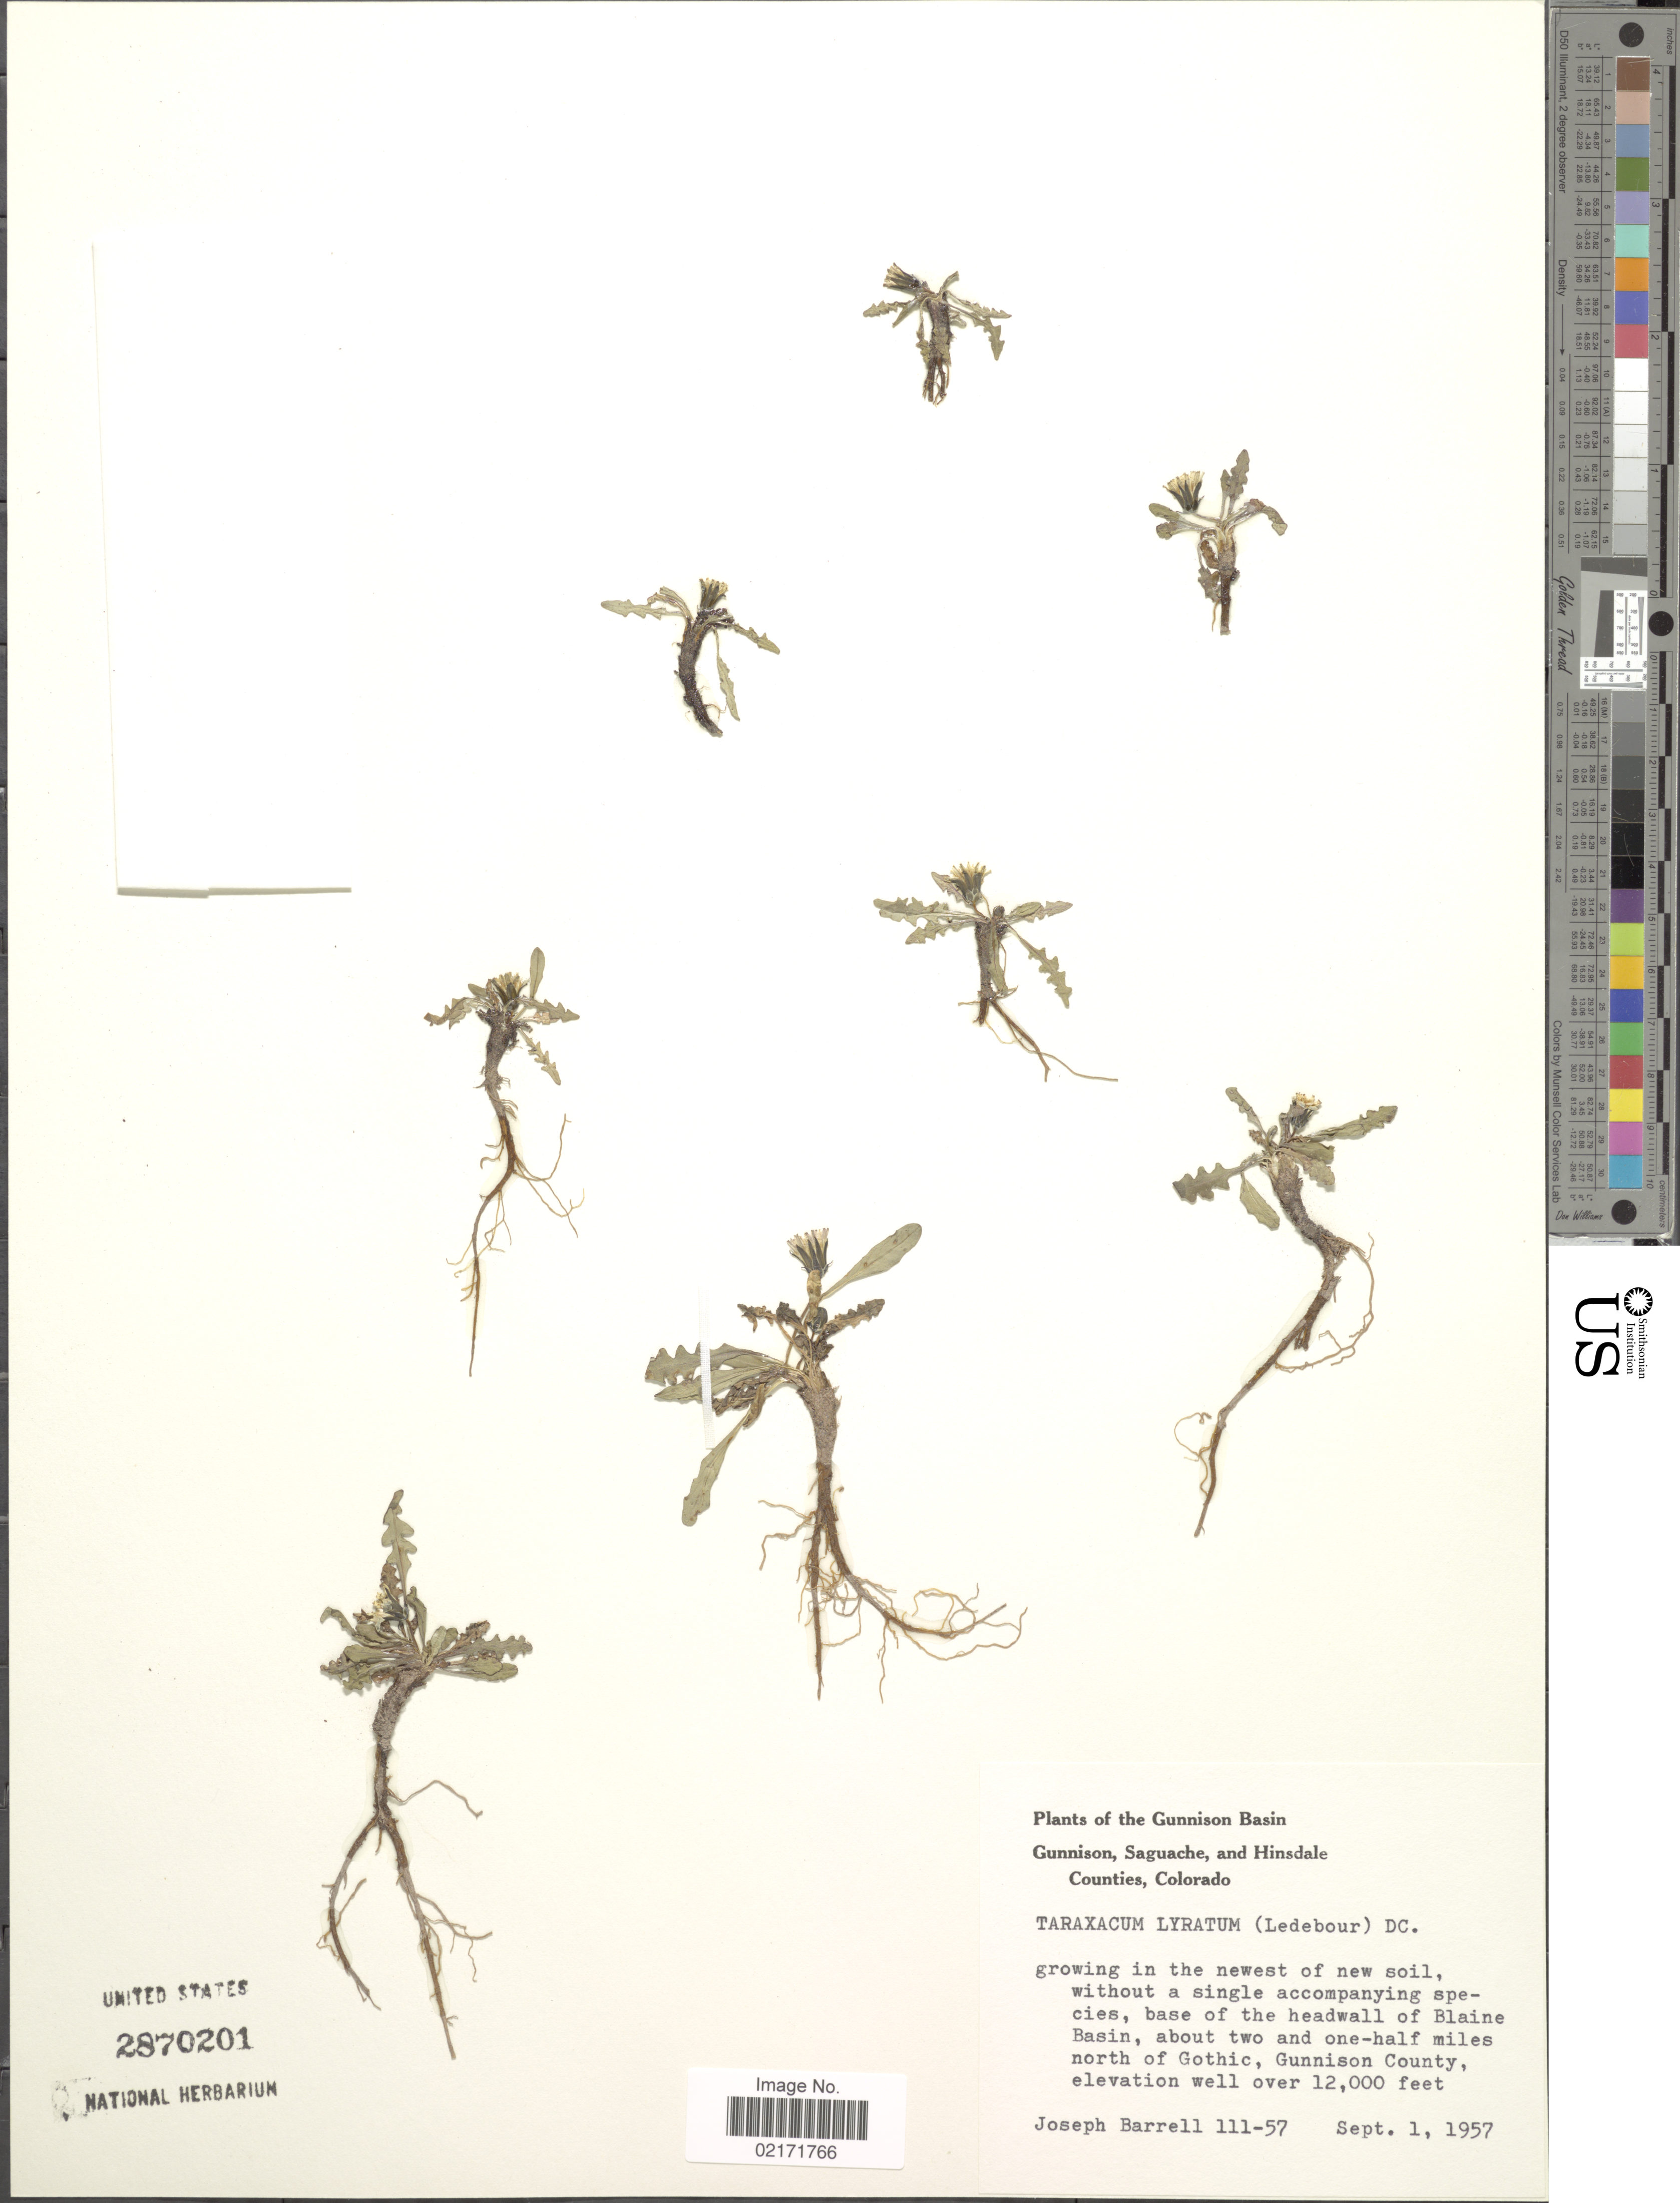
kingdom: Plantae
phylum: Tracheophyta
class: Magnoliopsida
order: Asterales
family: Asteraceae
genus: Taraxacum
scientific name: Taraxacum lyratum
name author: (Ledeb.) DC.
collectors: J. Barrell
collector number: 111-57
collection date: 1957-09-01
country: United States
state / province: Colorado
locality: Gunnison Basin. Gunnison, Saguache, and Hinsdale Counties, Colorado. Abotu two and one-half miles north of Gothic, Gunnison County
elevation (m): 3658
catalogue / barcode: US 2870201